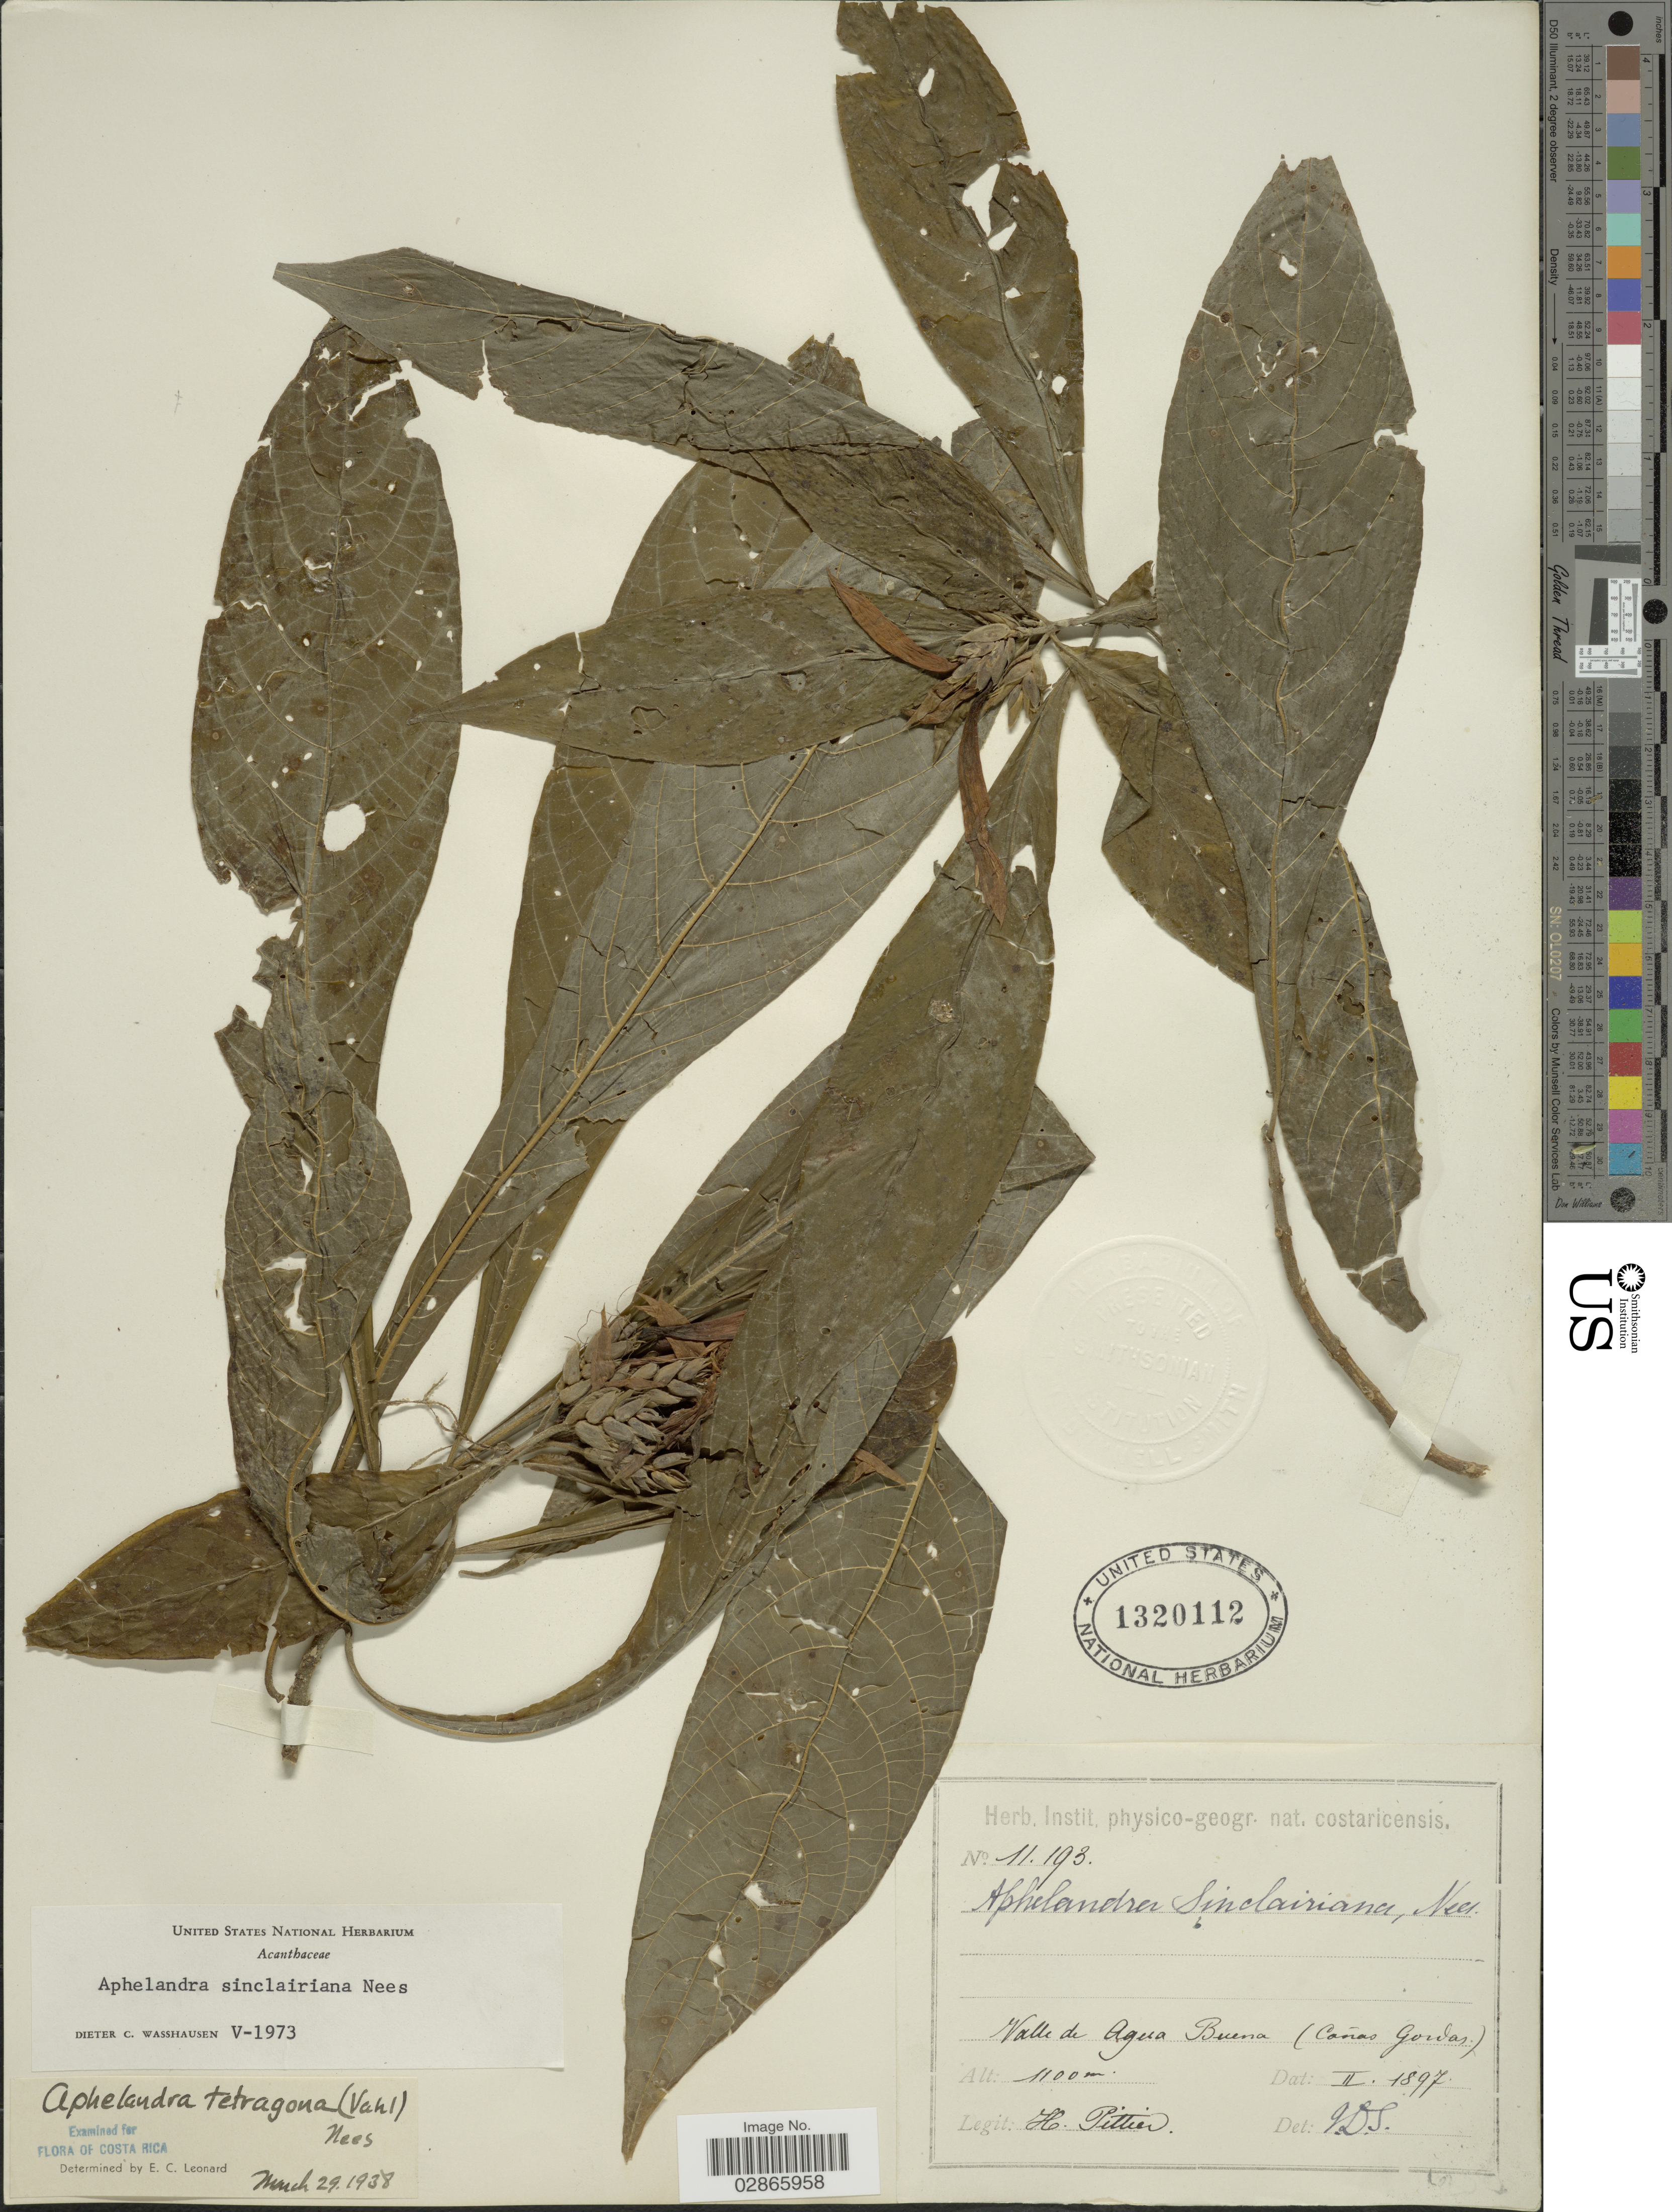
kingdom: Plantae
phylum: Tracheophyta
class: Magnoliopsida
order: Lamiales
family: Acanthaceae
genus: Aphelandra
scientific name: Aphelandra golfodulcensis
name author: McDade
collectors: H. F. Pittier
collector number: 11193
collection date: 1897-02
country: Costa Rica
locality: Valle de Agua Buena (Cañas Gordas).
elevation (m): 1100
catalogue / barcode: US 1320112